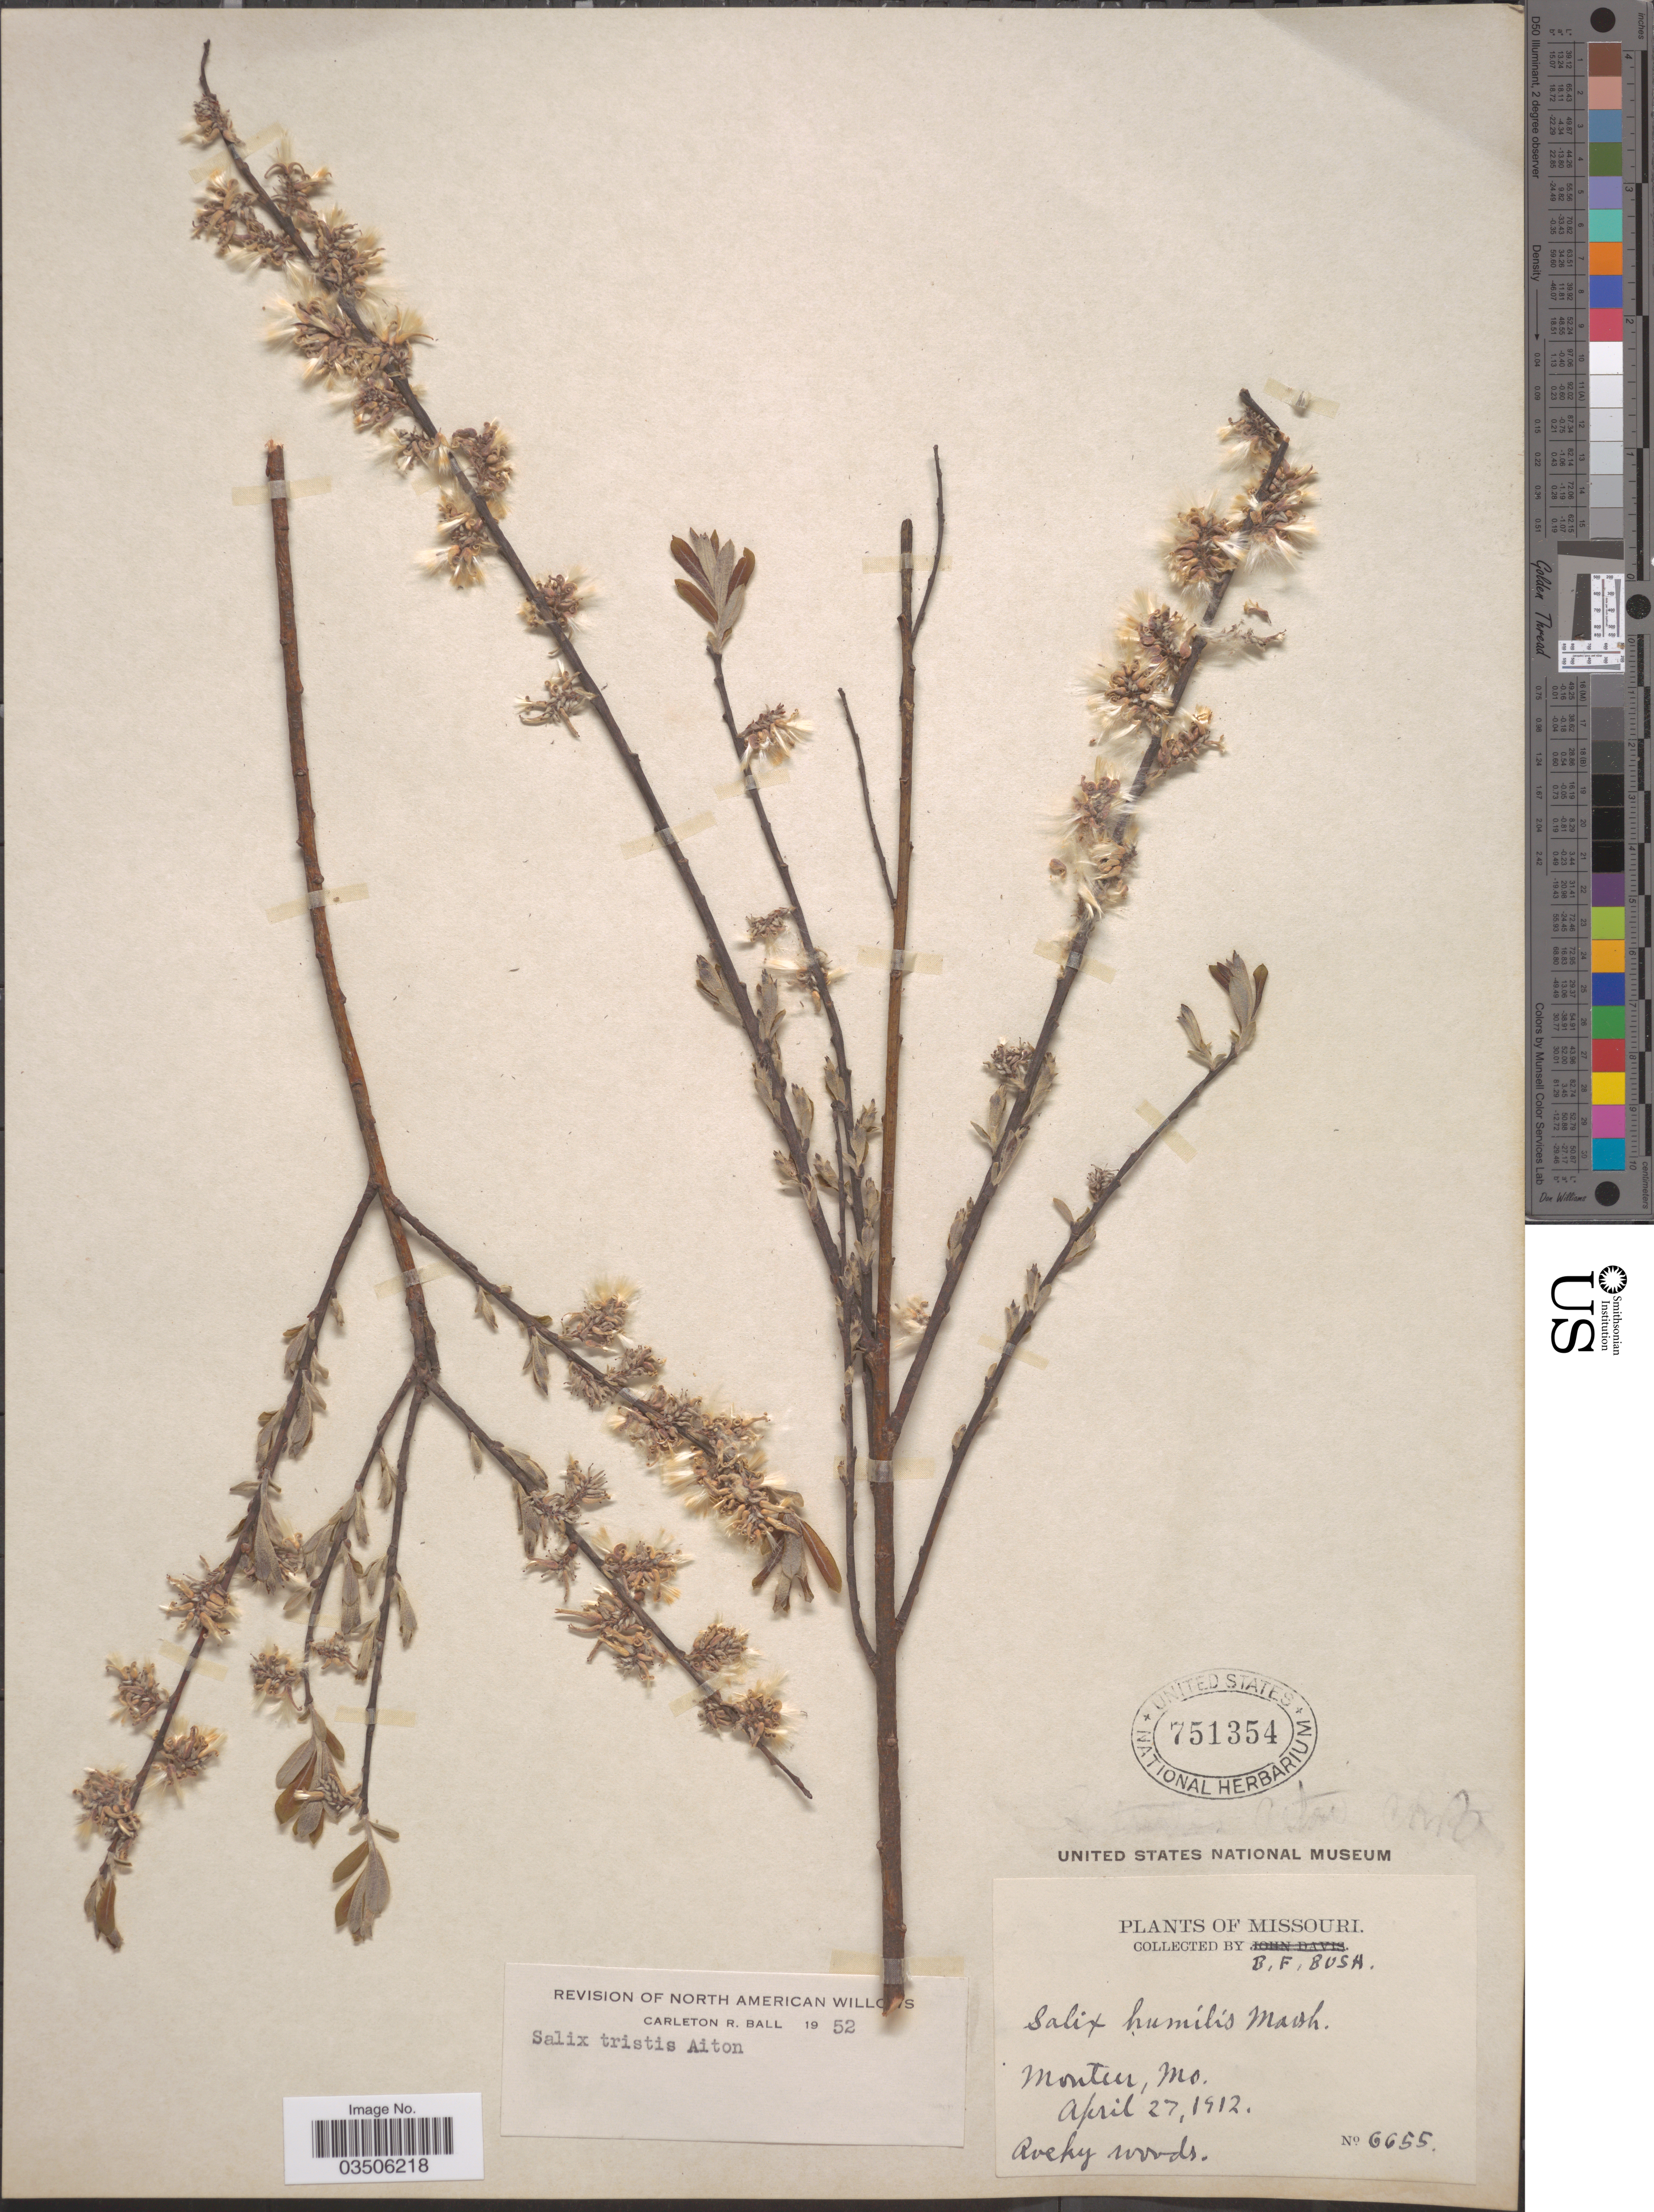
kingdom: Plantae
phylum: Tracheophyta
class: Magnoliopsida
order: Malpighiales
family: Salicaceae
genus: Salix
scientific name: Salix tristis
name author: Aiton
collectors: B. F. Bush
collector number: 6655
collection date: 1912-04-27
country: United States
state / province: Missouri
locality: Montier.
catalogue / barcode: US 751354